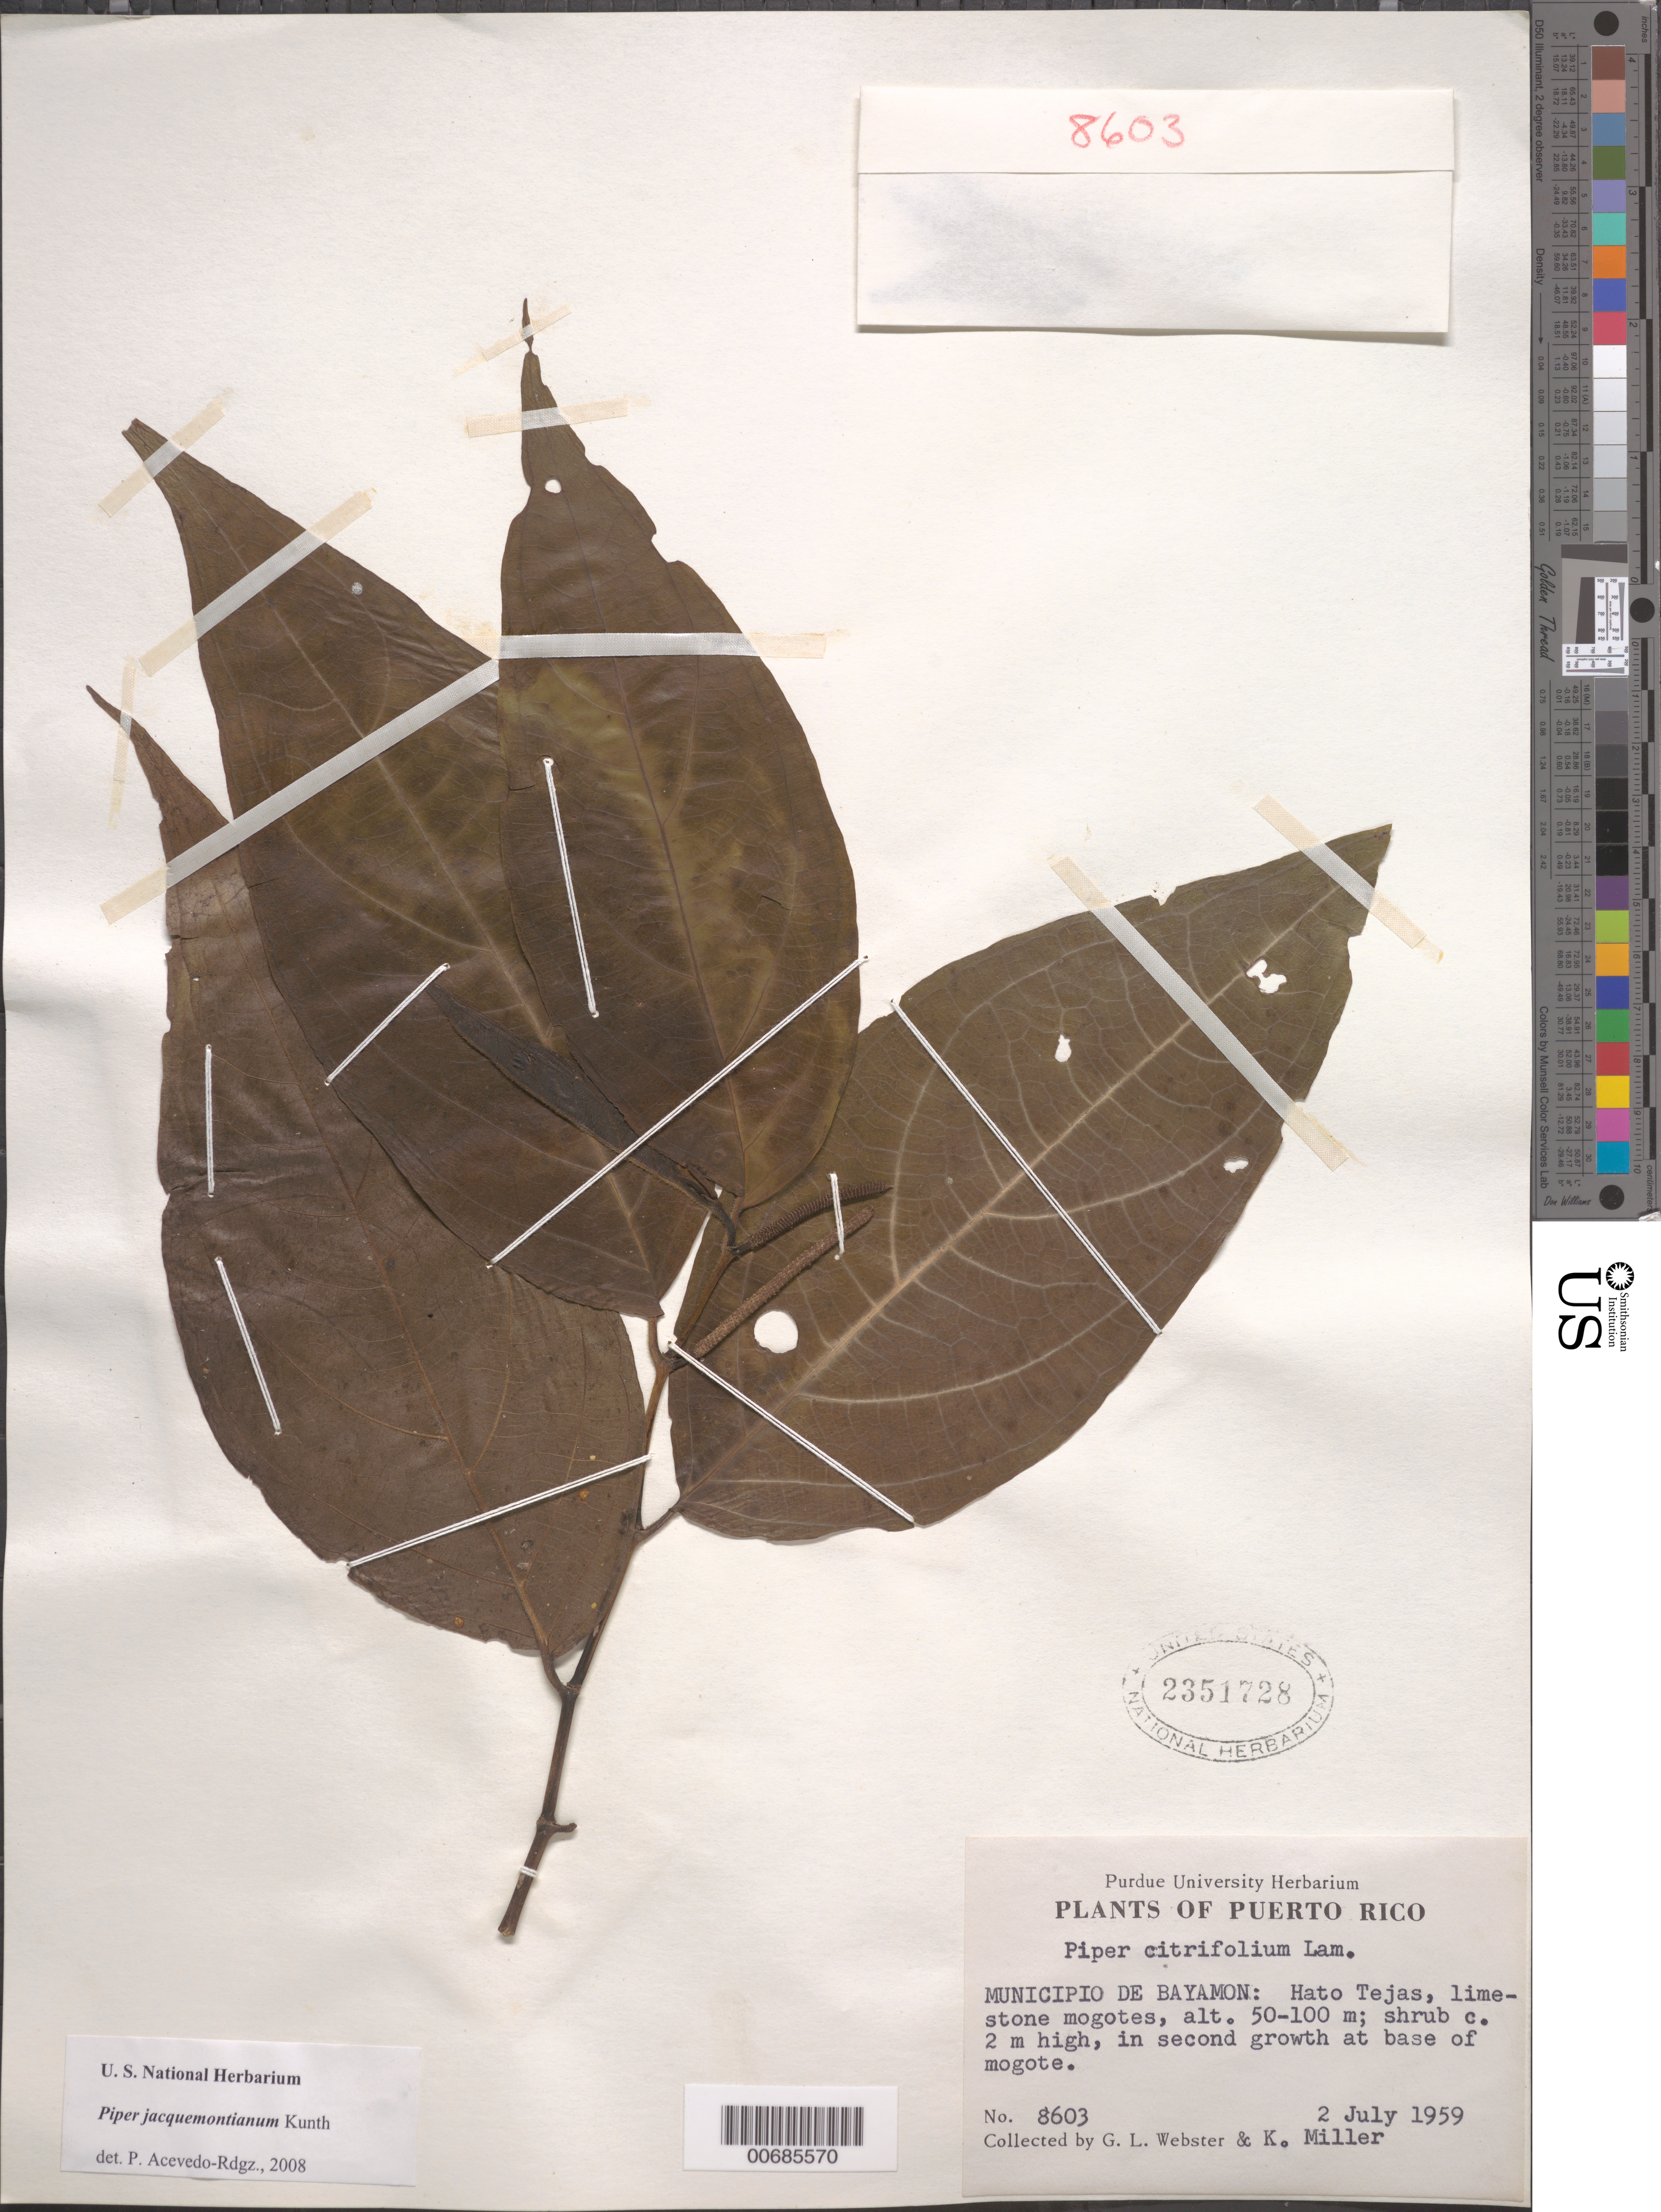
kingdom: Plantae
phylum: Tracheophyta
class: Magnoliopsida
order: Piperales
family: Piperaceae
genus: Piper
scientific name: Piper citrifolium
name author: Lam.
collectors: G. L. Webster & K. I. Miller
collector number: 8603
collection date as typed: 02 Jul 1959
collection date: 1959-07-02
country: Puerto Rico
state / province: Bayamon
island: Greater Antilles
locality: Municipio de Bayamon: Hato Tejas, Limestone mogotes,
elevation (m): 50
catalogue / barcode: US 2351728